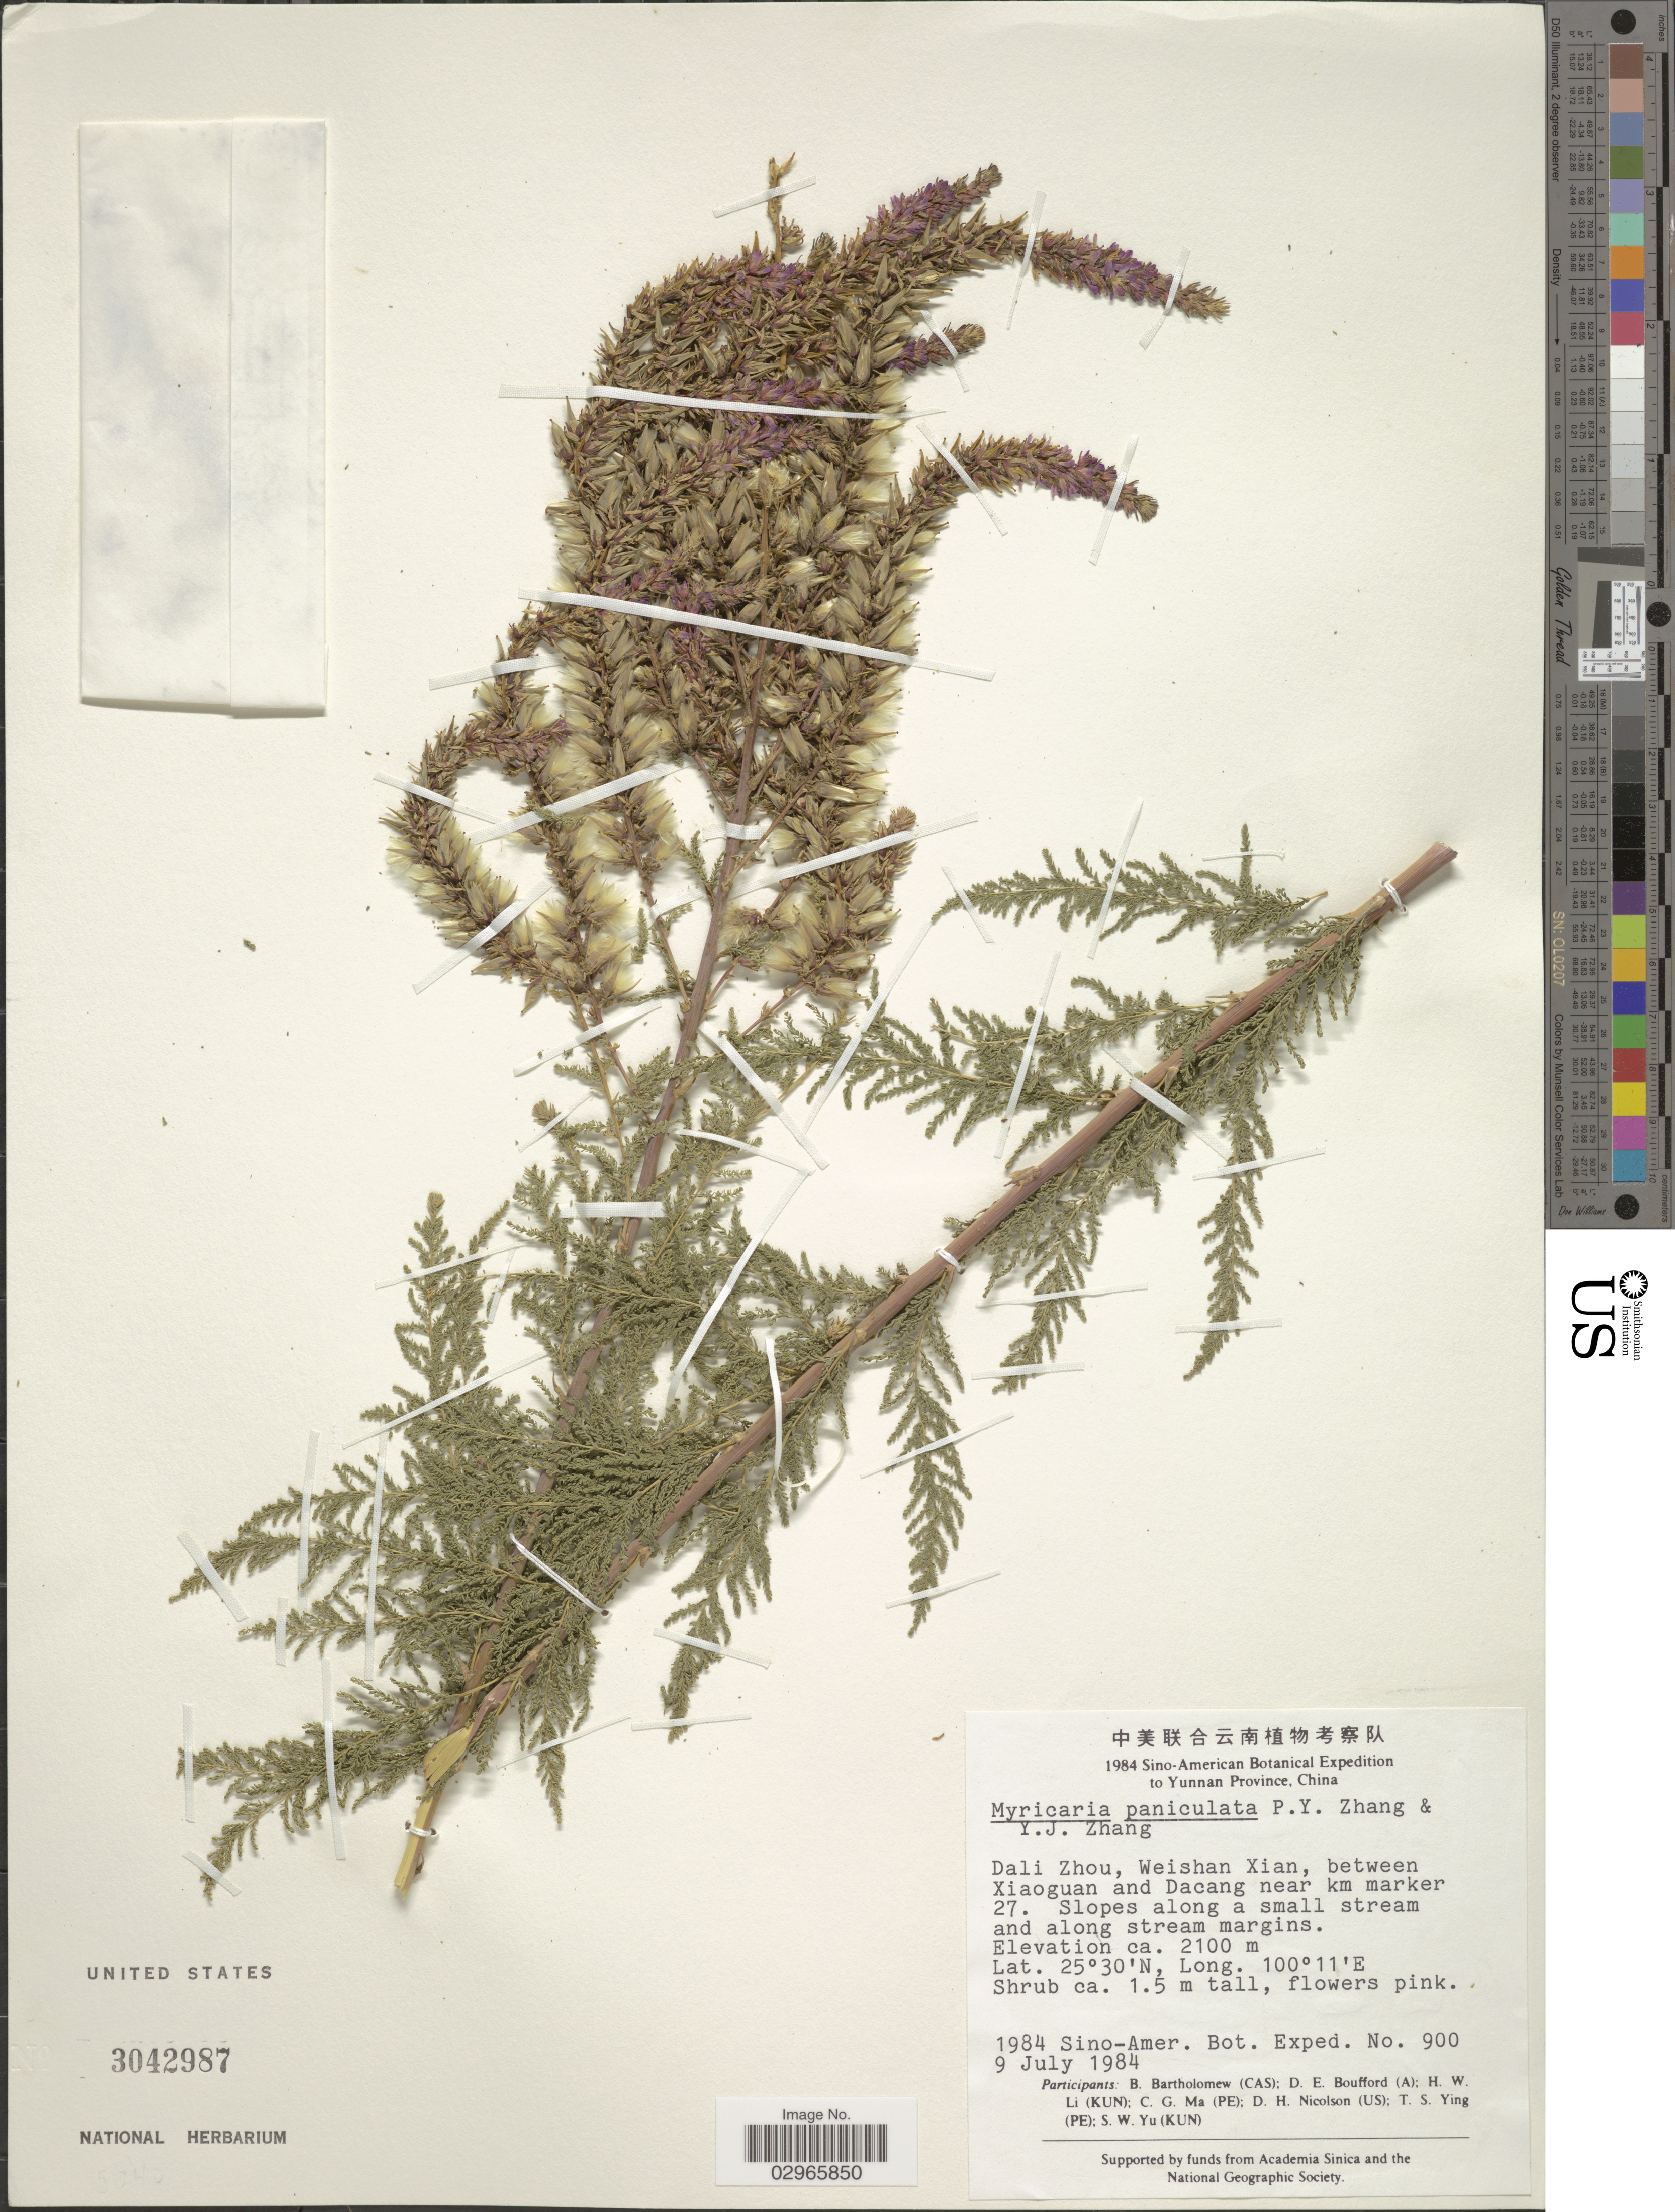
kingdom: Plantae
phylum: Tracheophyta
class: Magnoliopsida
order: Caryophyllales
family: Tamaricaceae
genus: Myricaria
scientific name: Myricaria paniculata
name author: P.Y. Zhang & Y.J. Zhang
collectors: Sino-Amer. Bot. Exped. 1984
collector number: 900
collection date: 1984-07-09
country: China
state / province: Yunnan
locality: Dali Zhou, Weishan Xian, between Xiaoguan and Dacang near km marker 27.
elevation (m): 2100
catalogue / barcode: US 3042987